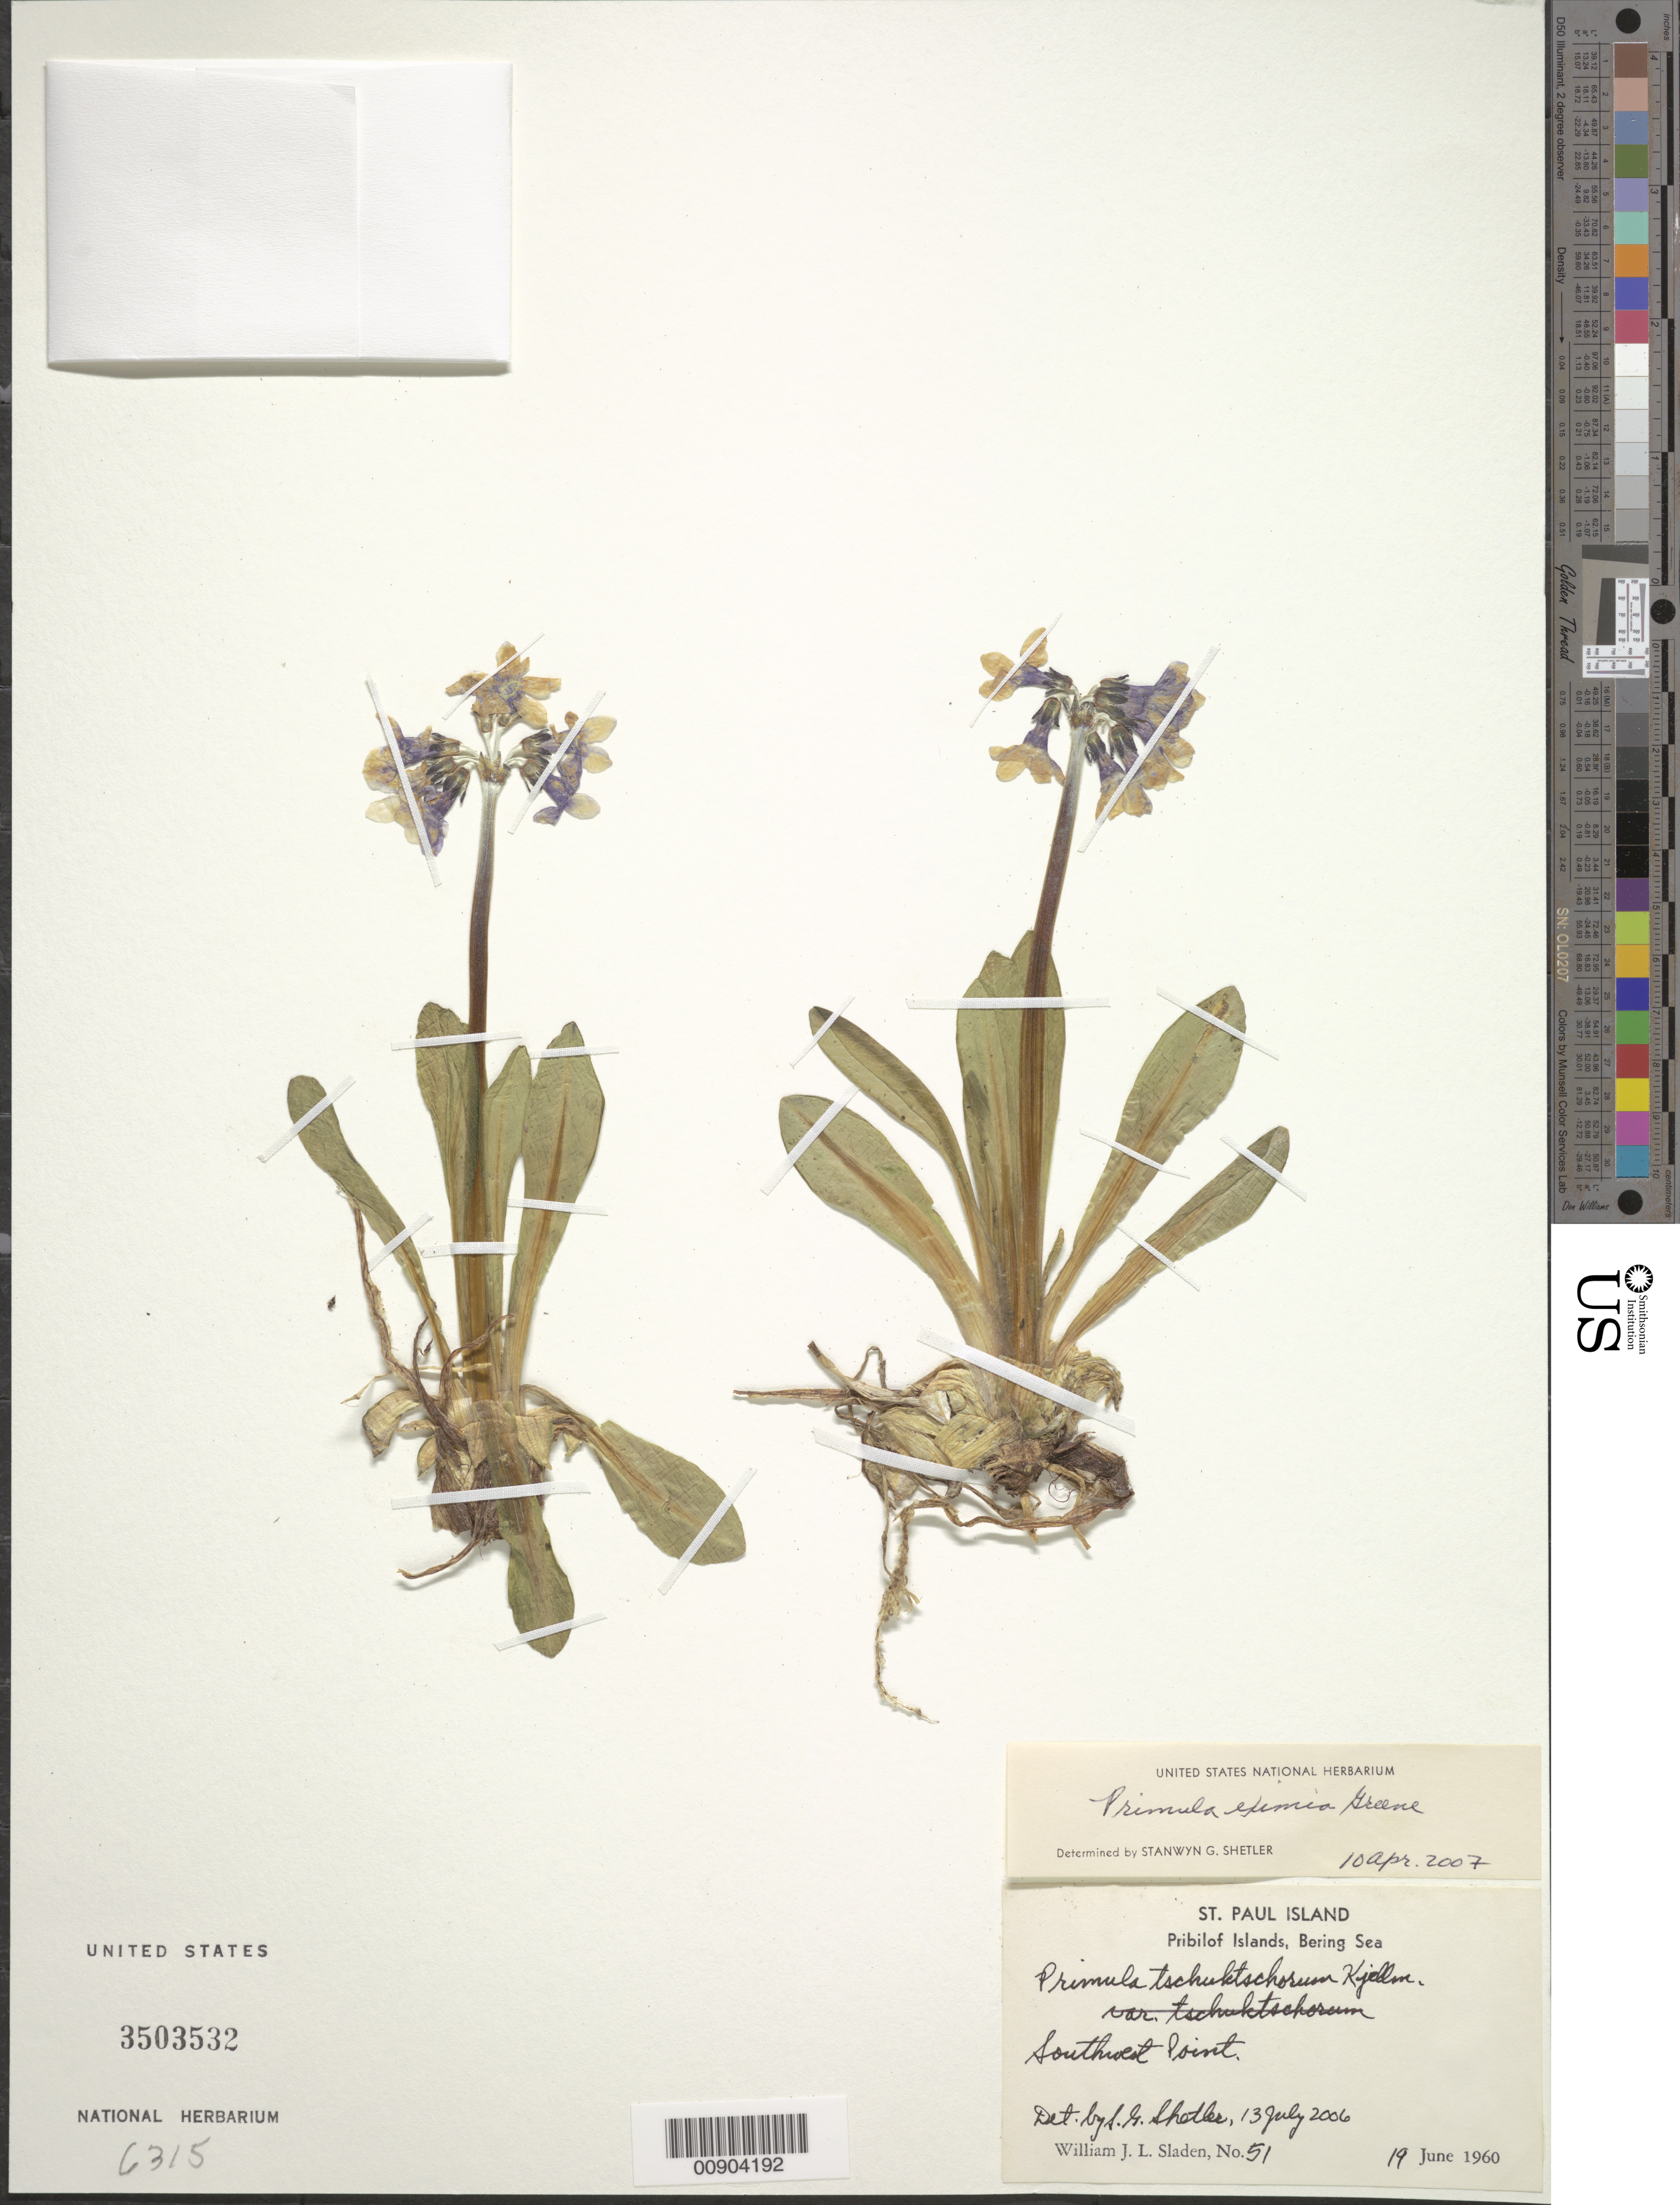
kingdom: Plantae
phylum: Tracheophyta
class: Magnoliopsida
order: Ericales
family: Primulaceae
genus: Primula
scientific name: Primula eximia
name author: Greene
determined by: Shetler, Stanwyn G., (US), NMNH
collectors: W. Sladen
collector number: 51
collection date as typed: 19 Jun 1960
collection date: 1960-06-19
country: United States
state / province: Alaska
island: St. Paul Island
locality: Southwest Point., Bering Sea, Pribilof Islands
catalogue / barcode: US 3503532